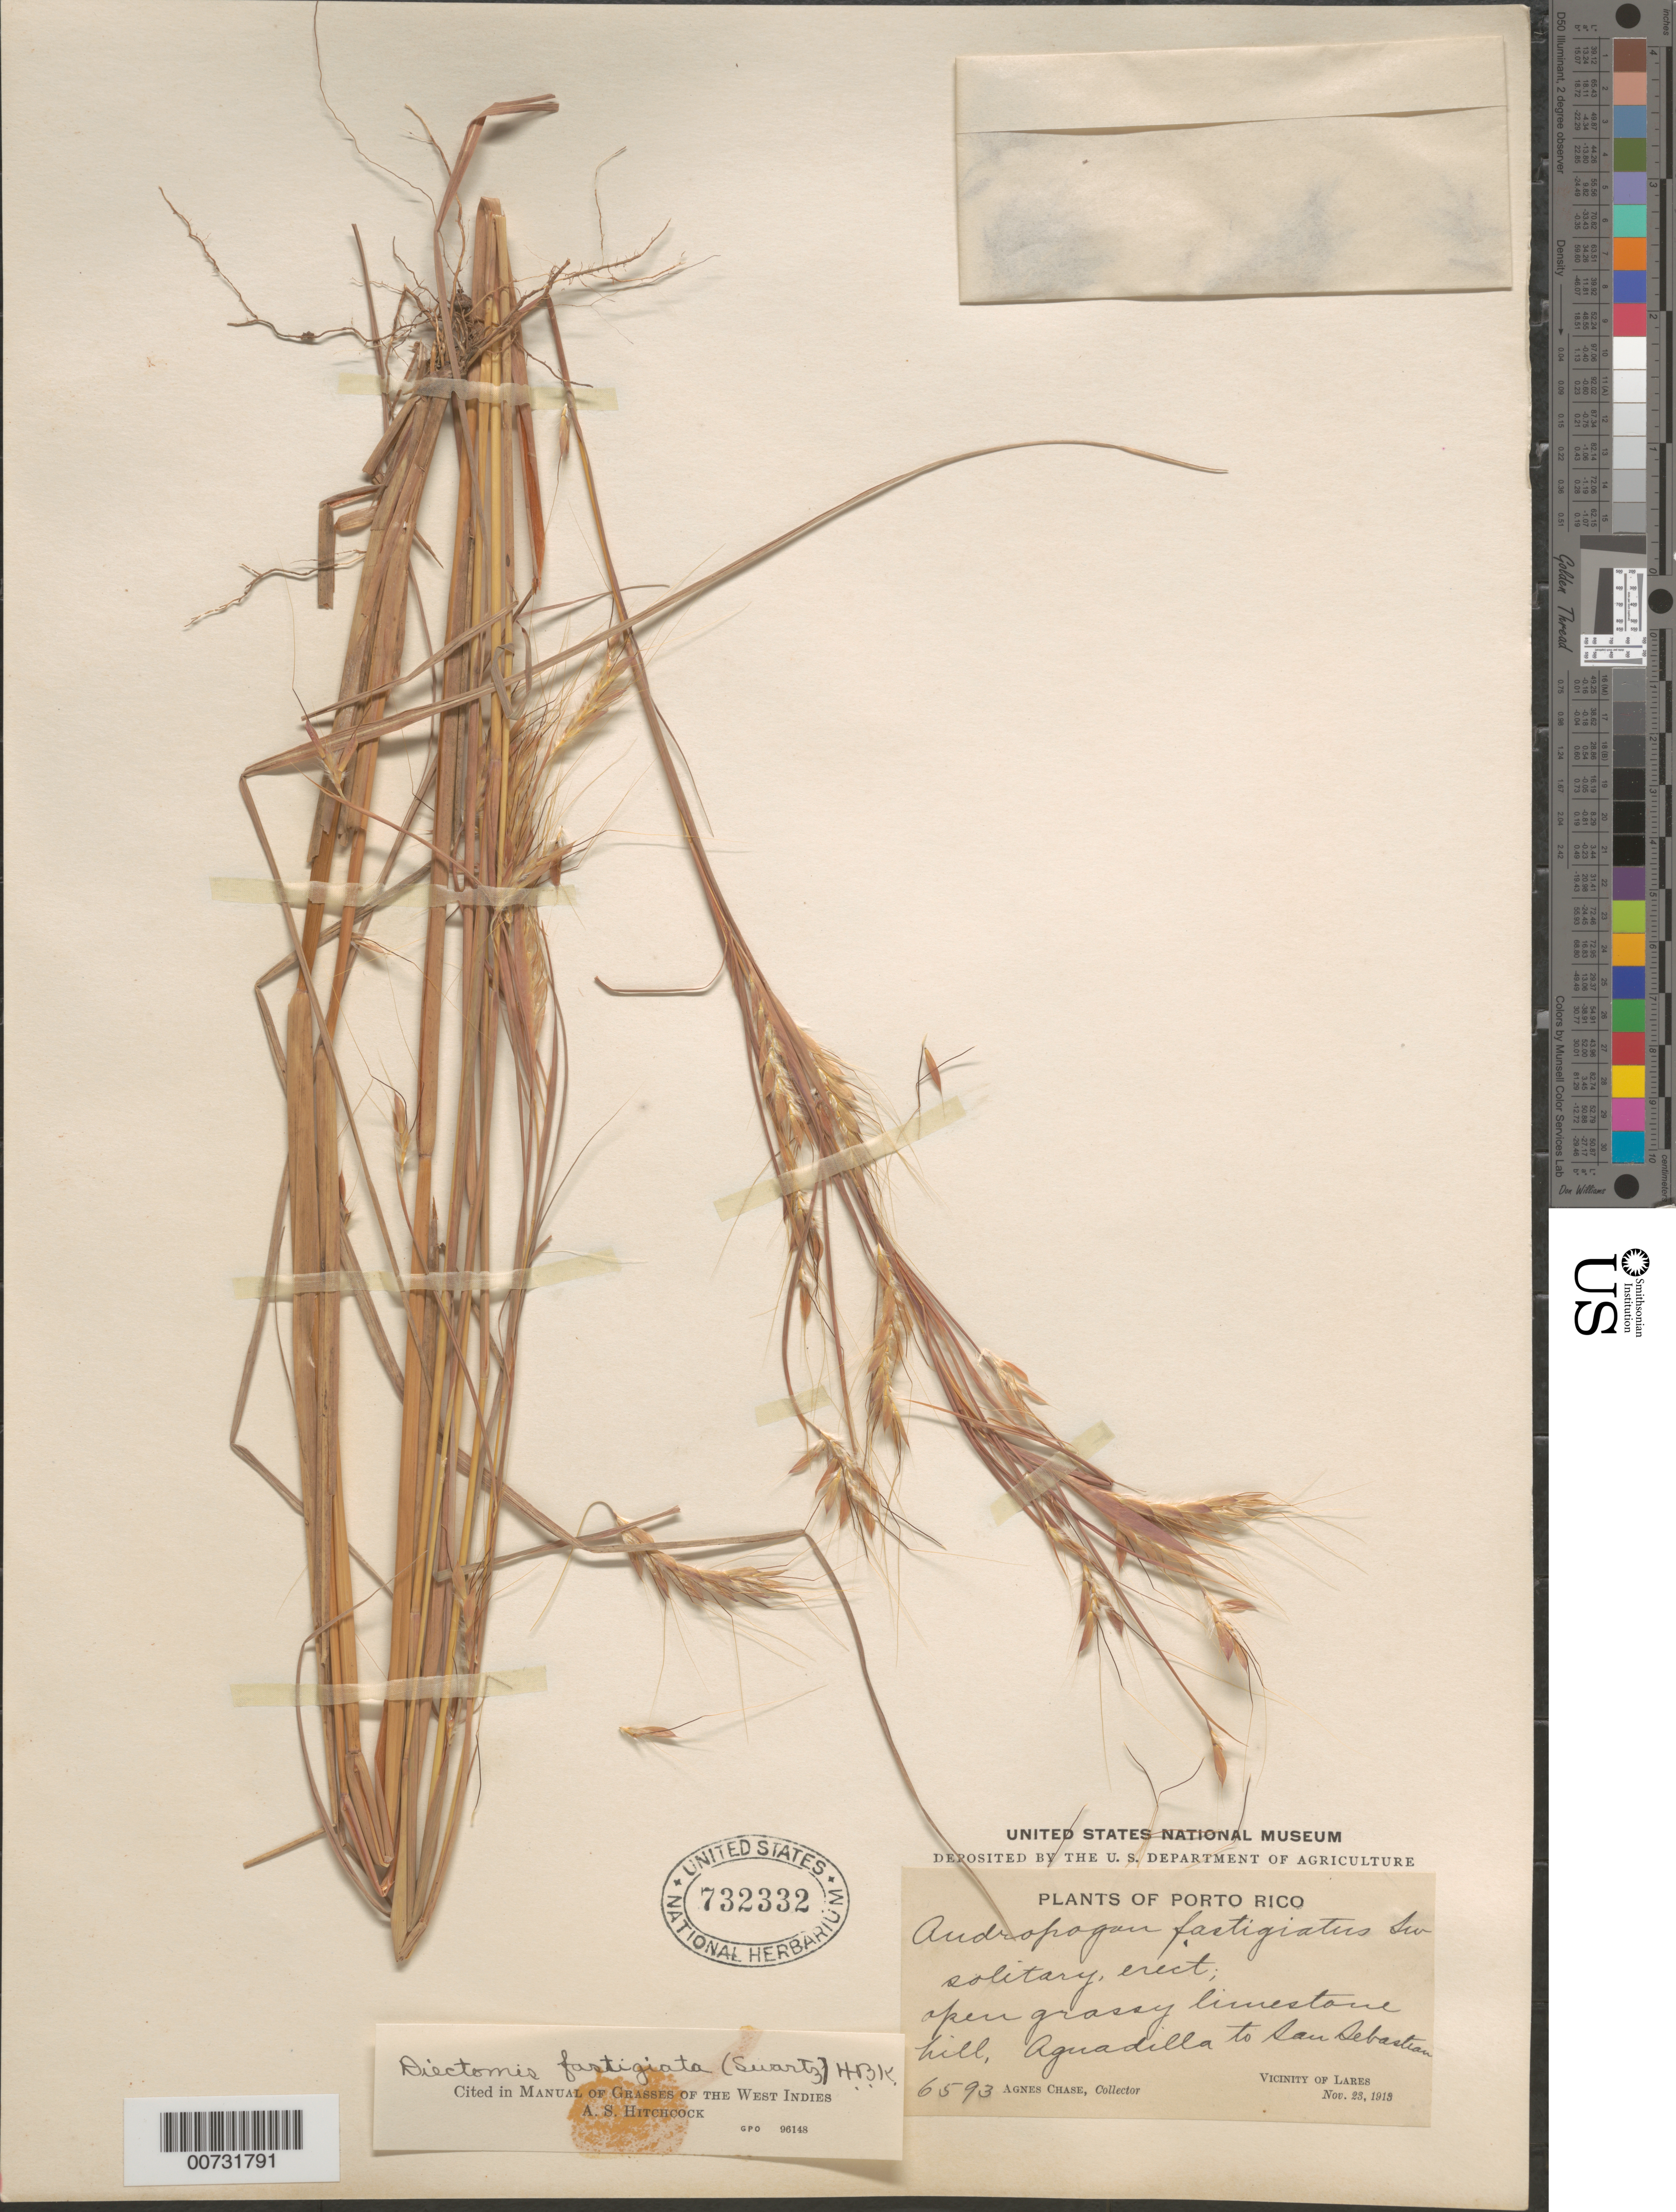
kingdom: Plantae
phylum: Tracheophyta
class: Liliopsida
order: Poales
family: Poaceae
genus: Andropogon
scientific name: Andropogon fastigiatus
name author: Sw.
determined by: Hitchcock, Albert S.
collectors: A. Chase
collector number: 6593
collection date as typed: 23 Nov 1913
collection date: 1913-11-23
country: Puerto Rico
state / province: Aguadilla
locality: Aguadilla to San Sebastian, vic of Lares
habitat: Open grassy limestone hill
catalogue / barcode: US 732332